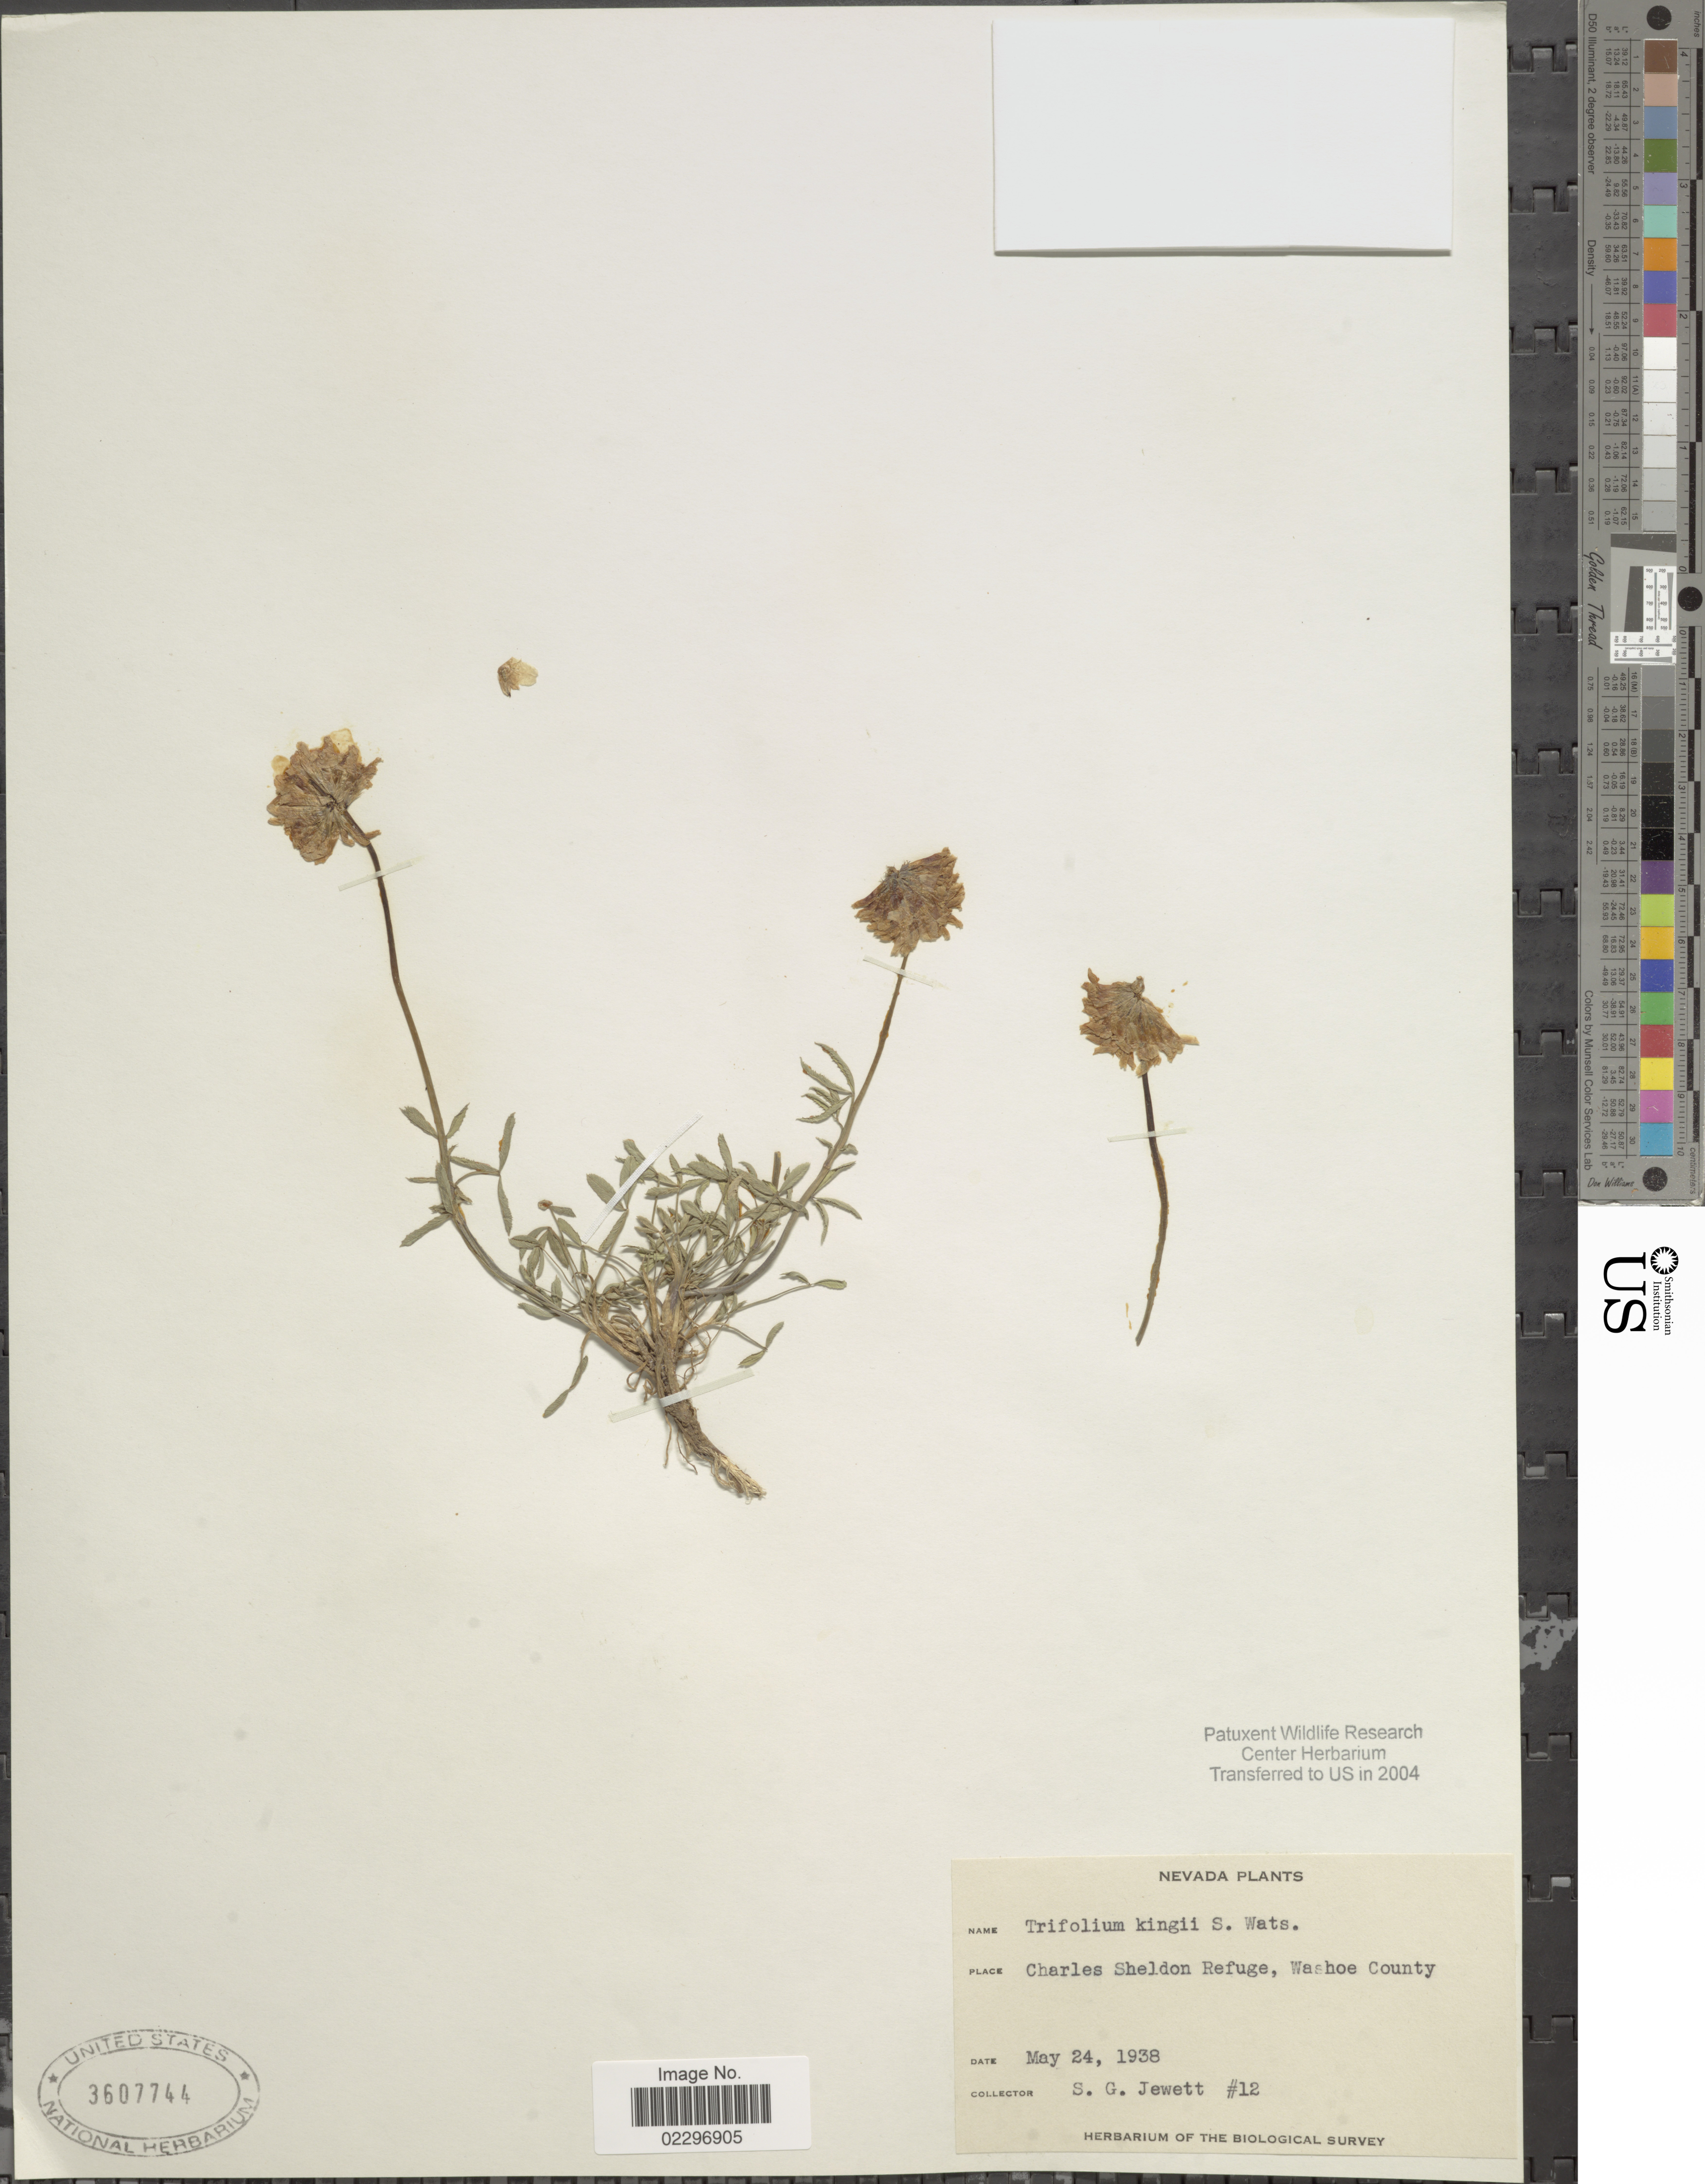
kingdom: Plantae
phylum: Tracheophyta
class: Magnoliopsida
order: Fabales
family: Fabaceae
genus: Trifolium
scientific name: Trifolium kingii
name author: S. Watson in C. King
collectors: S. Jewett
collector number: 12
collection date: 1938-05-24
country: United States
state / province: Nevada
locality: Charles Sheldon Refuge, Washoe County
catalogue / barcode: US 3607744